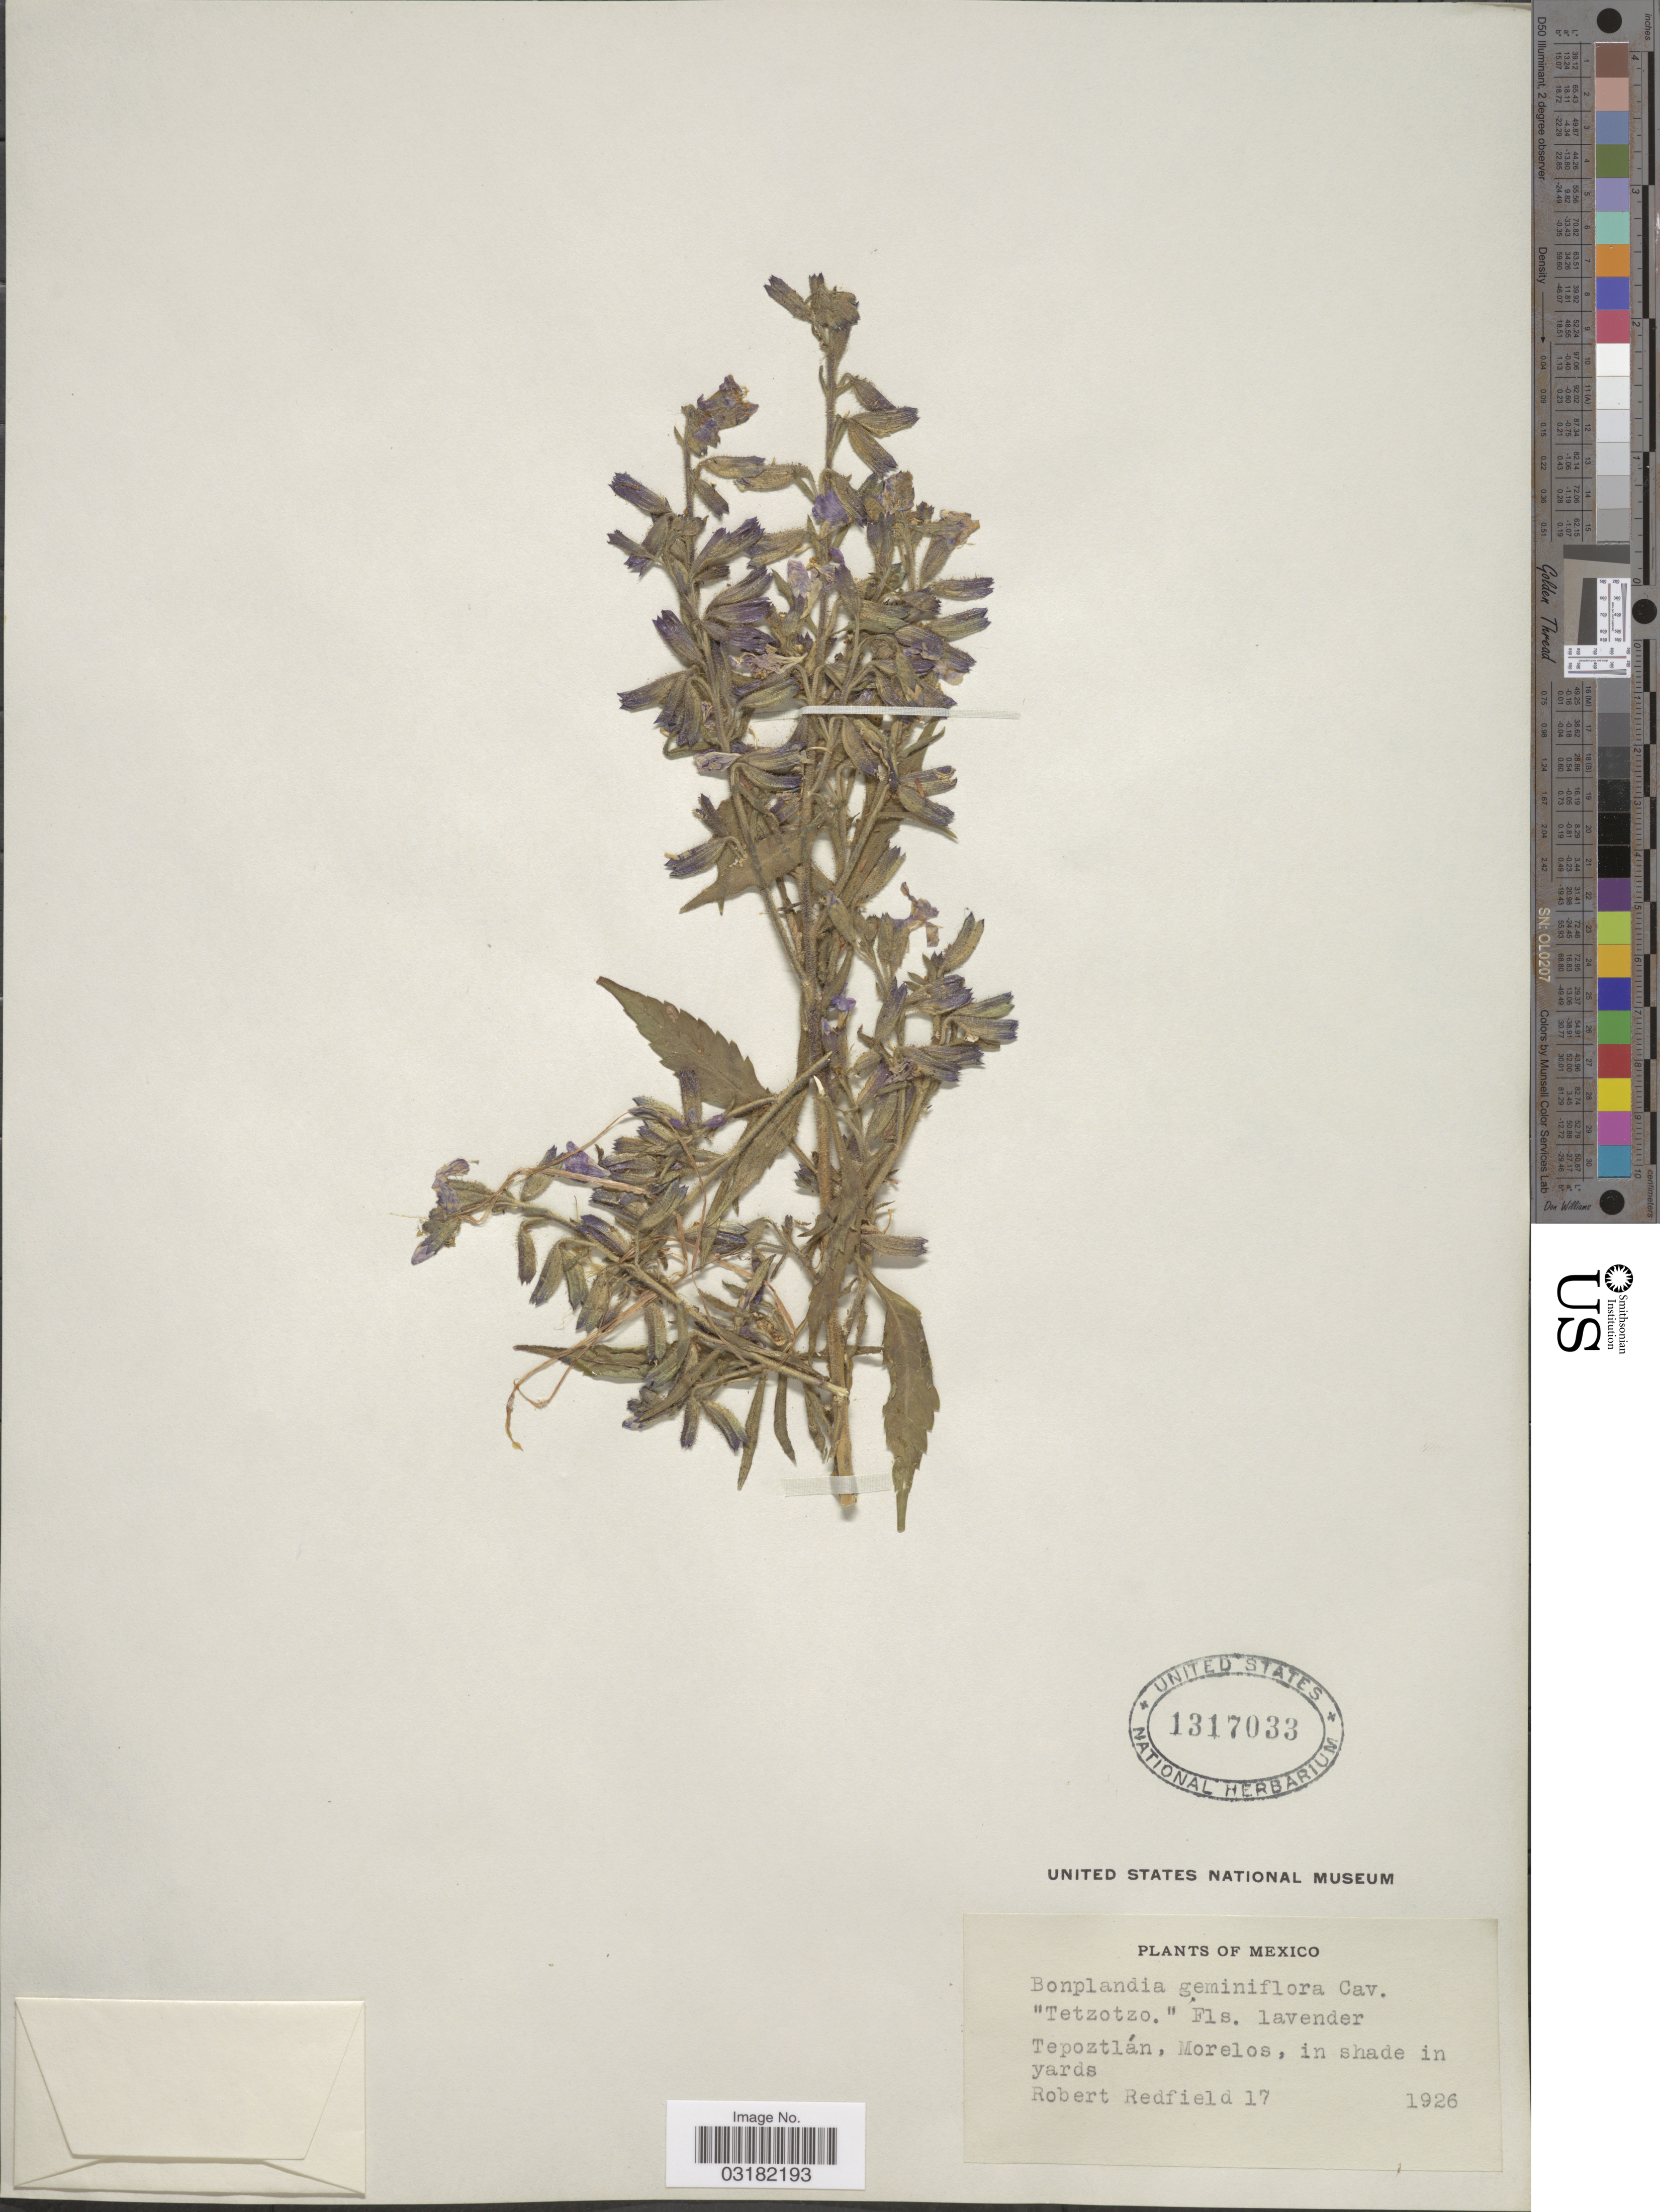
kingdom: Plantae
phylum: Tracheophyta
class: Magnoliopsida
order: Ericales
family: Polemoniaceae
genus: Bonplandia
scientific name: Bonplandia geminiflora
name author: Cav.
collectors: R. Redfield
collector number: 17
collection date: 1926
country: Mexico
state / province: Morelos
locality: Tepoztlán.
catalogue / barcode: US 1317033